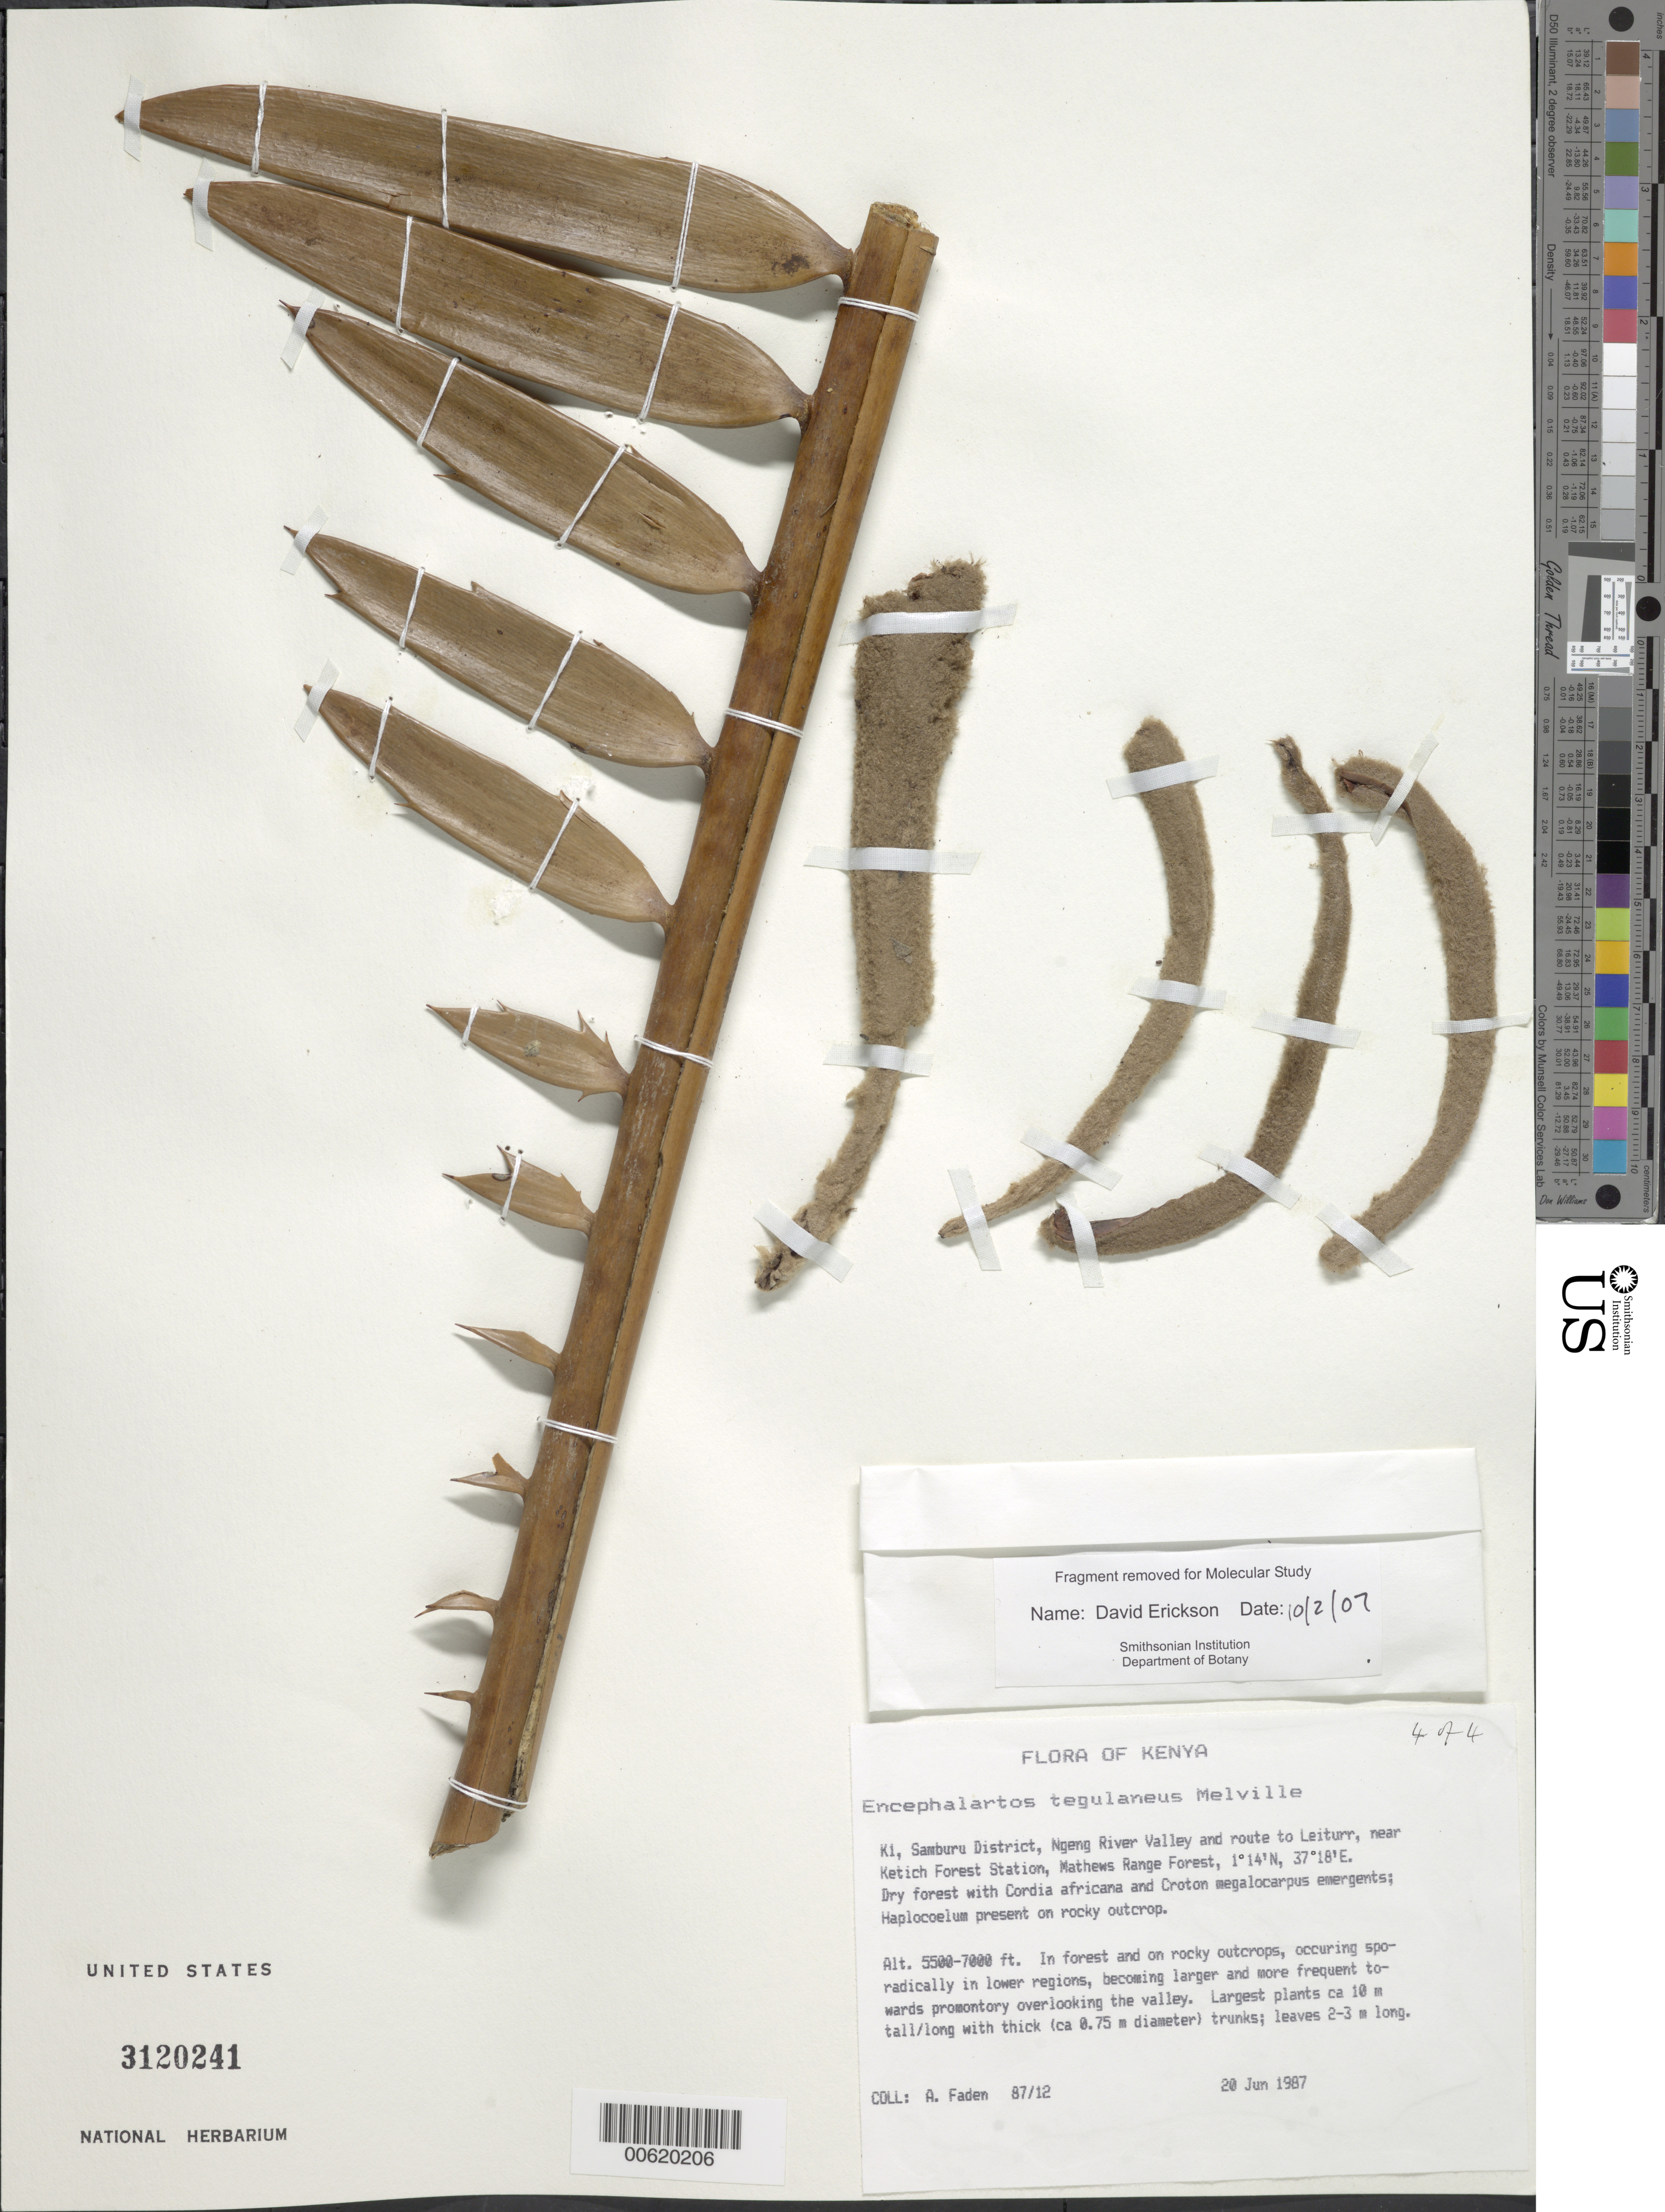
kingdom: Plantae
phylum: Tracheophyta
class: Cycadopsida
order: Cycadales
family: Zamiaceae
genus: Encephalartos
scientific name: Encephalartos tegulaneus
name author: Melville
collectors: A. J. Faden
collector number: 8712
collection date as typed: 20 Jun 1987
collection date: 1987-06-20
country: Kenya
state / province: Samburu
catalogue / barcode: US 3120241